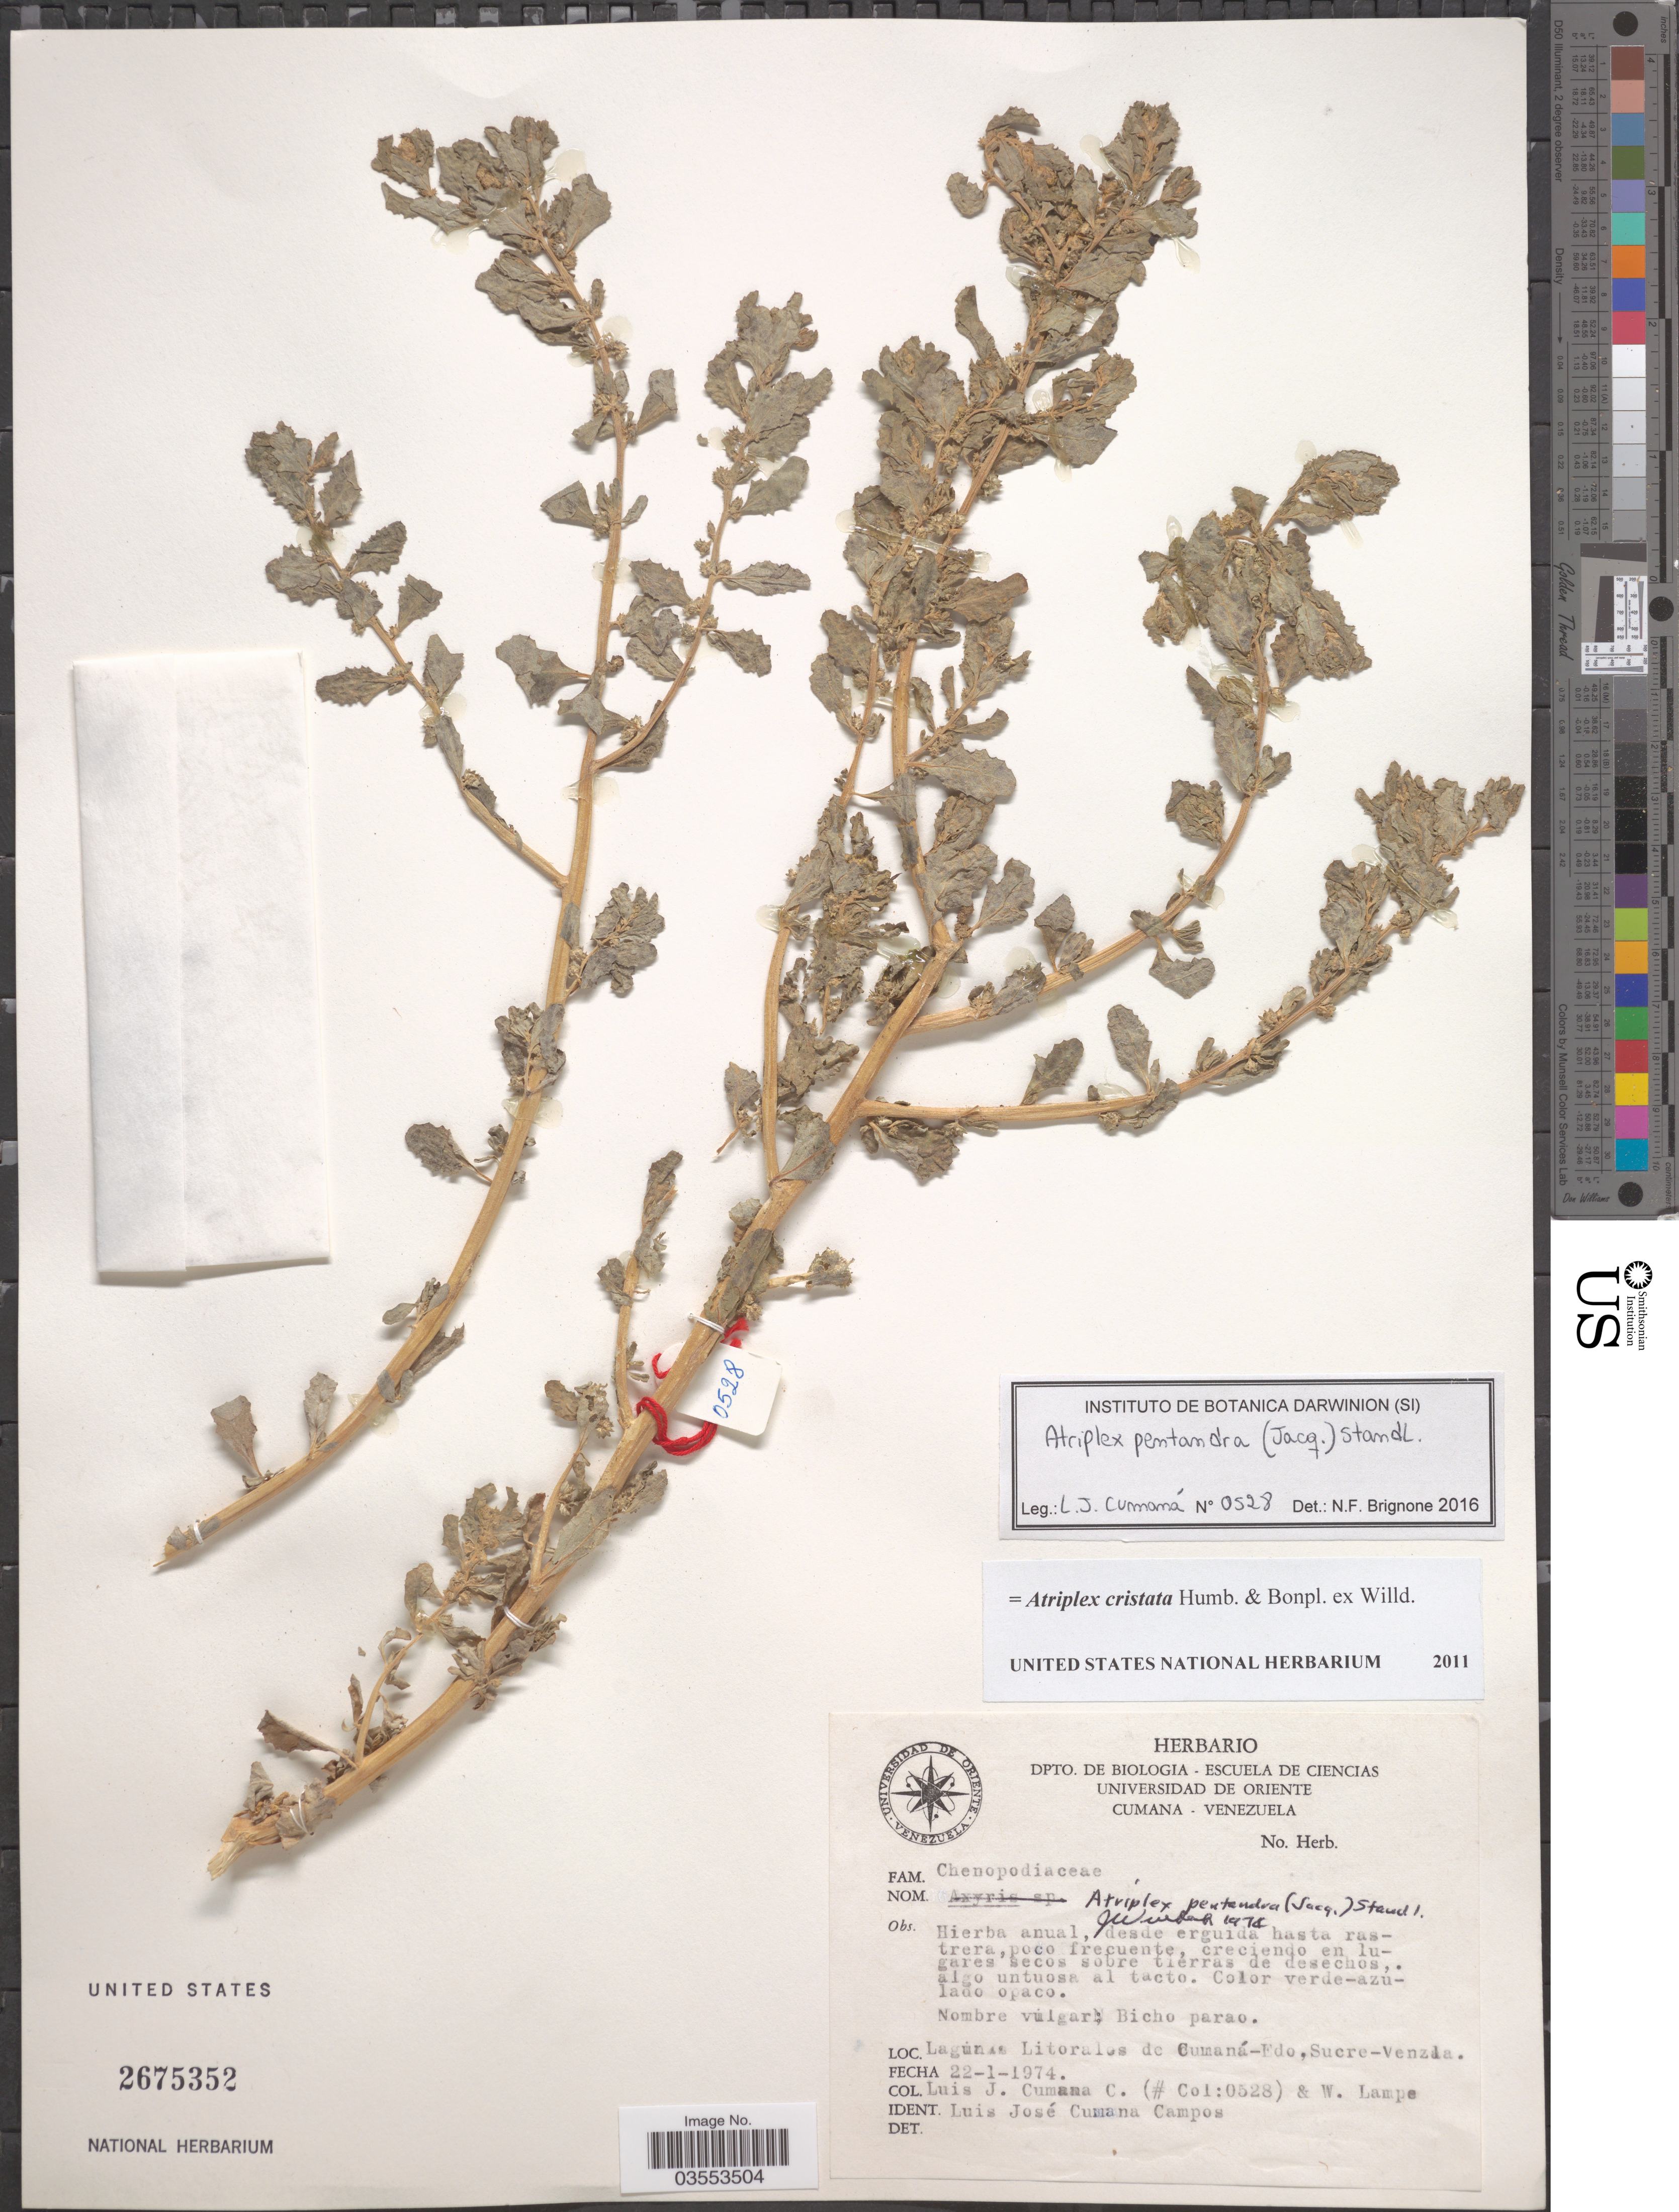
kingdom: Plantae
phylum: Tracheophyta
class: Magnoliopsida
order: Caryophyllales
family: Amaranthaceae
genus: Atriplex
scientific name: Atriplex pentandra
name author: (Jacq.) Standl.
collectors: L. J. Cumaná C. & W. Lampe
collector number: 0528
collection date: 1974-01-22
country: Venezuela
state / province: Sucre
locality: Lagunas Littorales de Cumaná.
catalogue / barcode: US 2675352